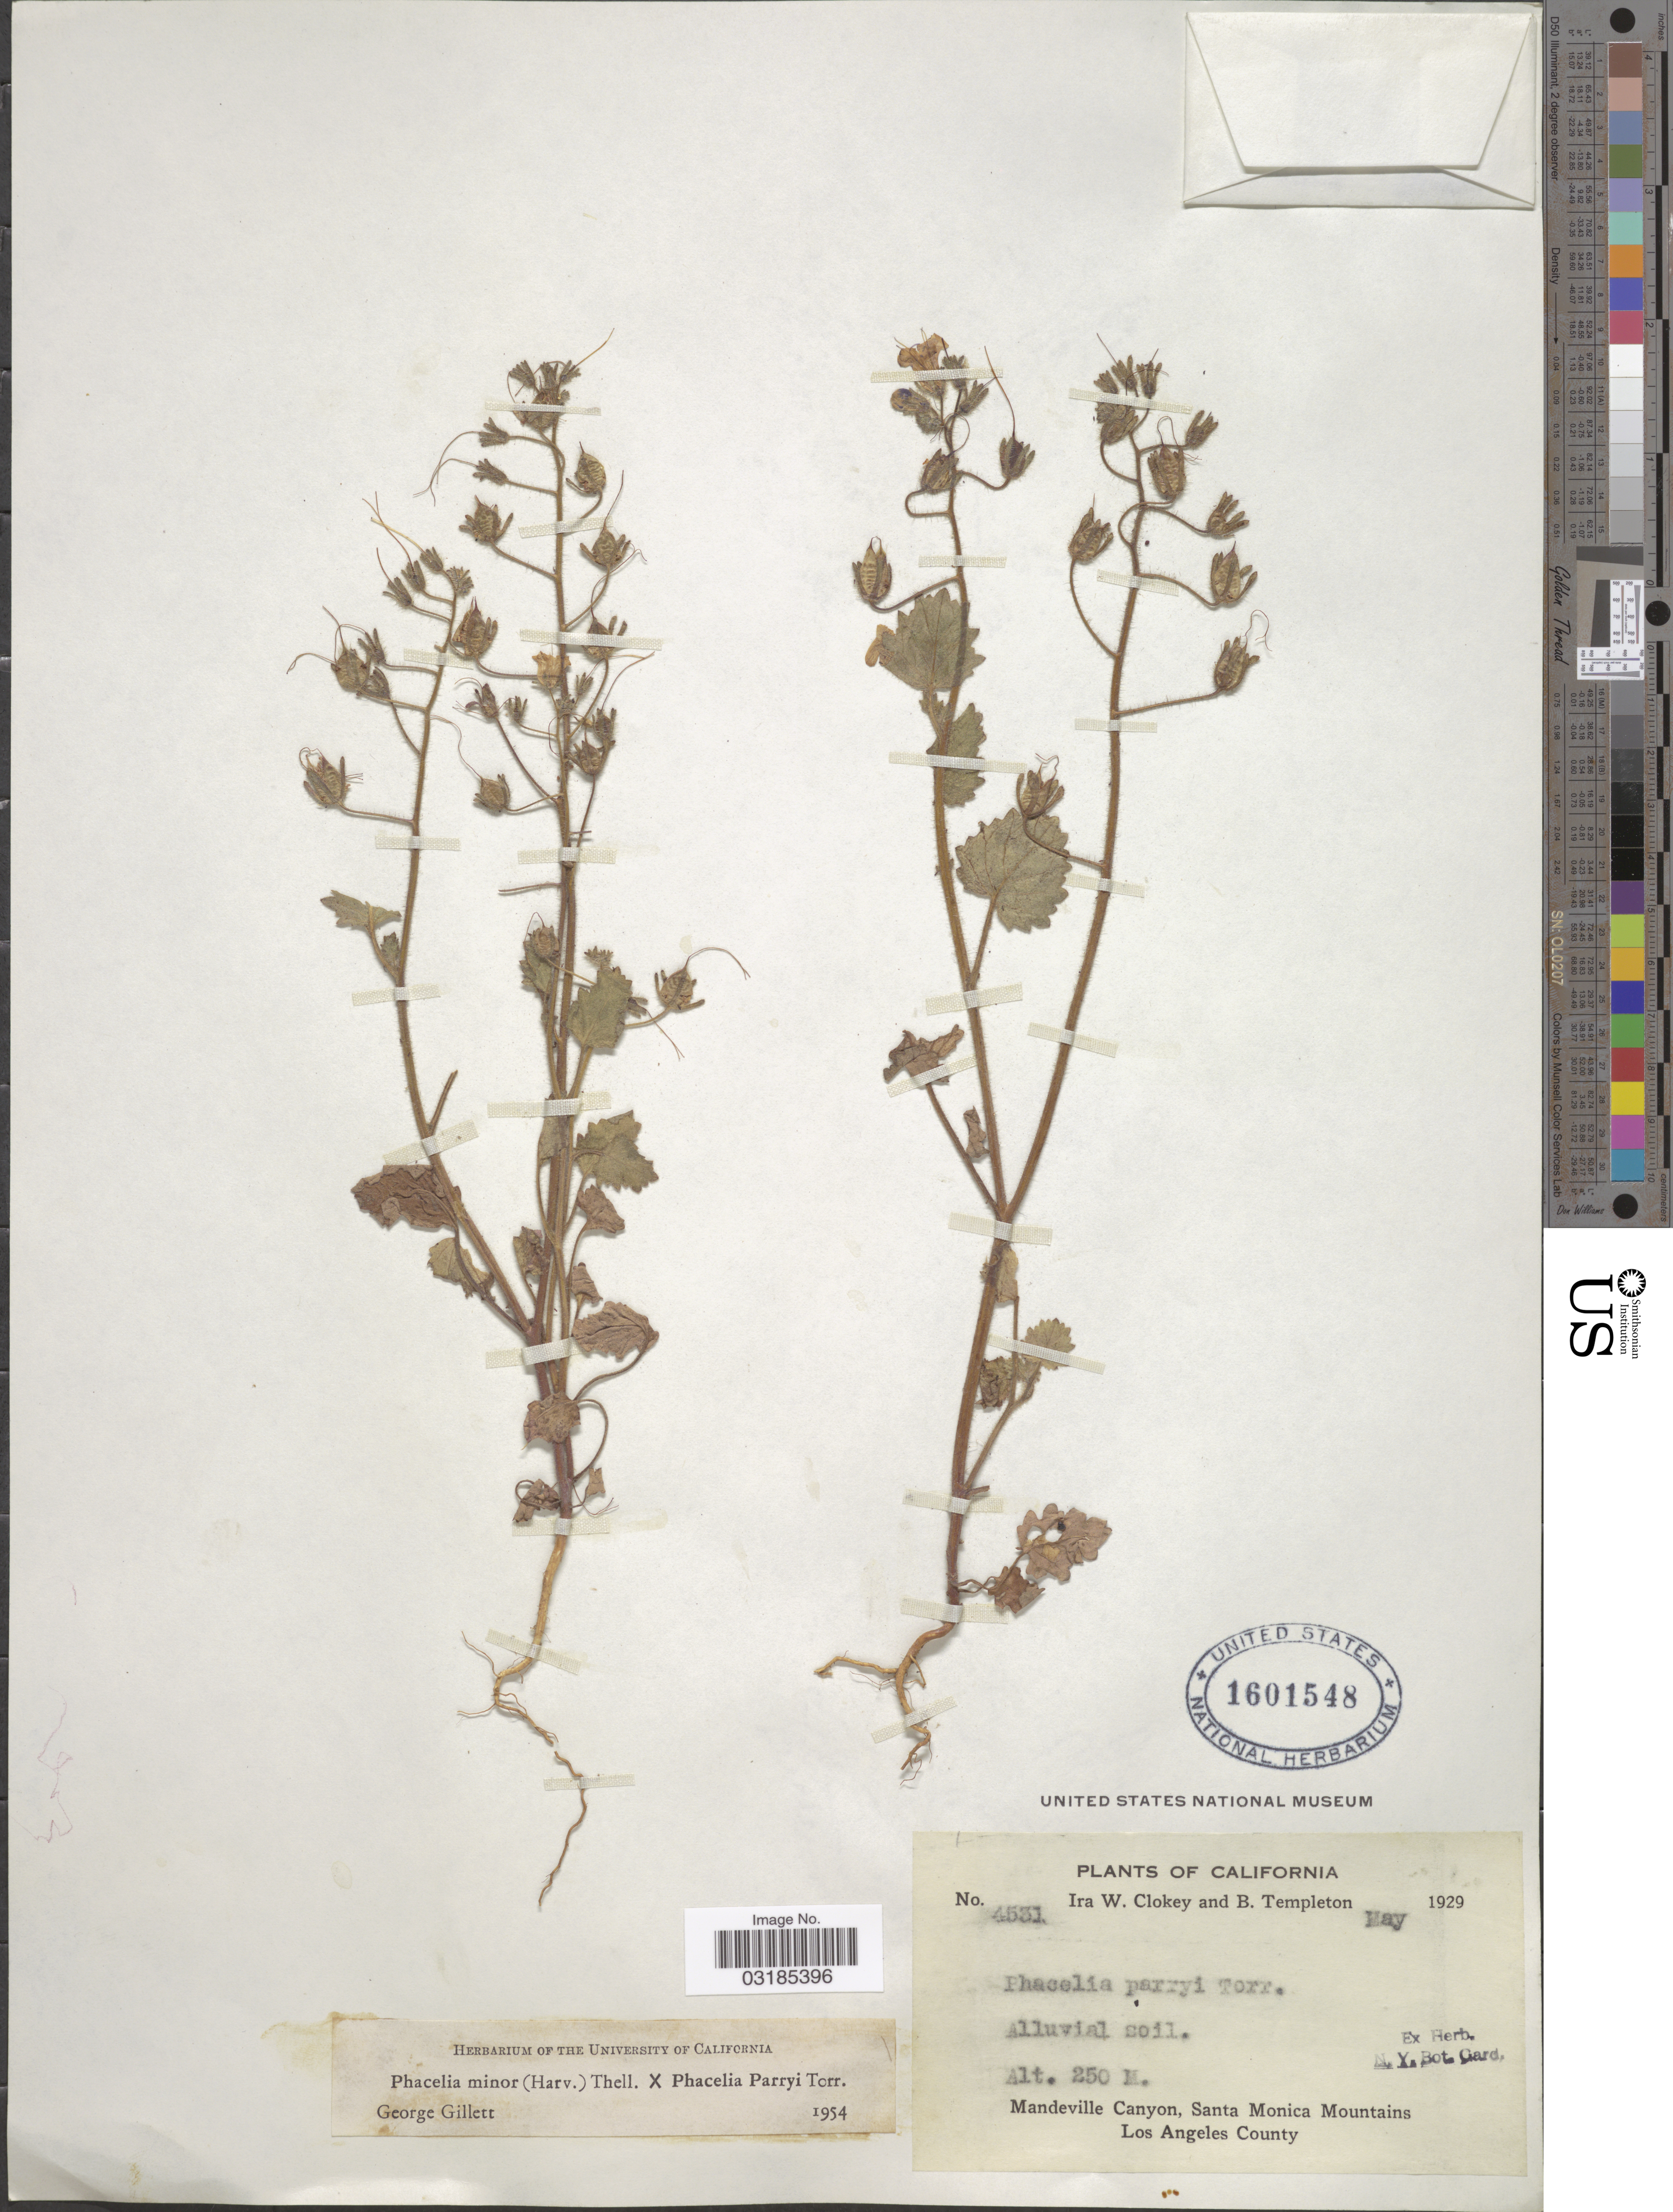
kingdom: Plantae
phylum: Tracheophyta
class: Magnoliopsida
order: Boraginales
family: Hydrophyllaceae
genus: Phacelia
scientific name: Phacelia minor x P. parryi Torr. in Emory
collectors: I. W. Clokey & B. Templeton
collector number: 4531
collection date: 1929-05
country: United States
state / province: California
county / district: Los Angeles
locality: Mandeville Canyon, Santa Monica Mountains. Los Angeles County.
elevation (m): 250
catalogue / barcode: US 1601548